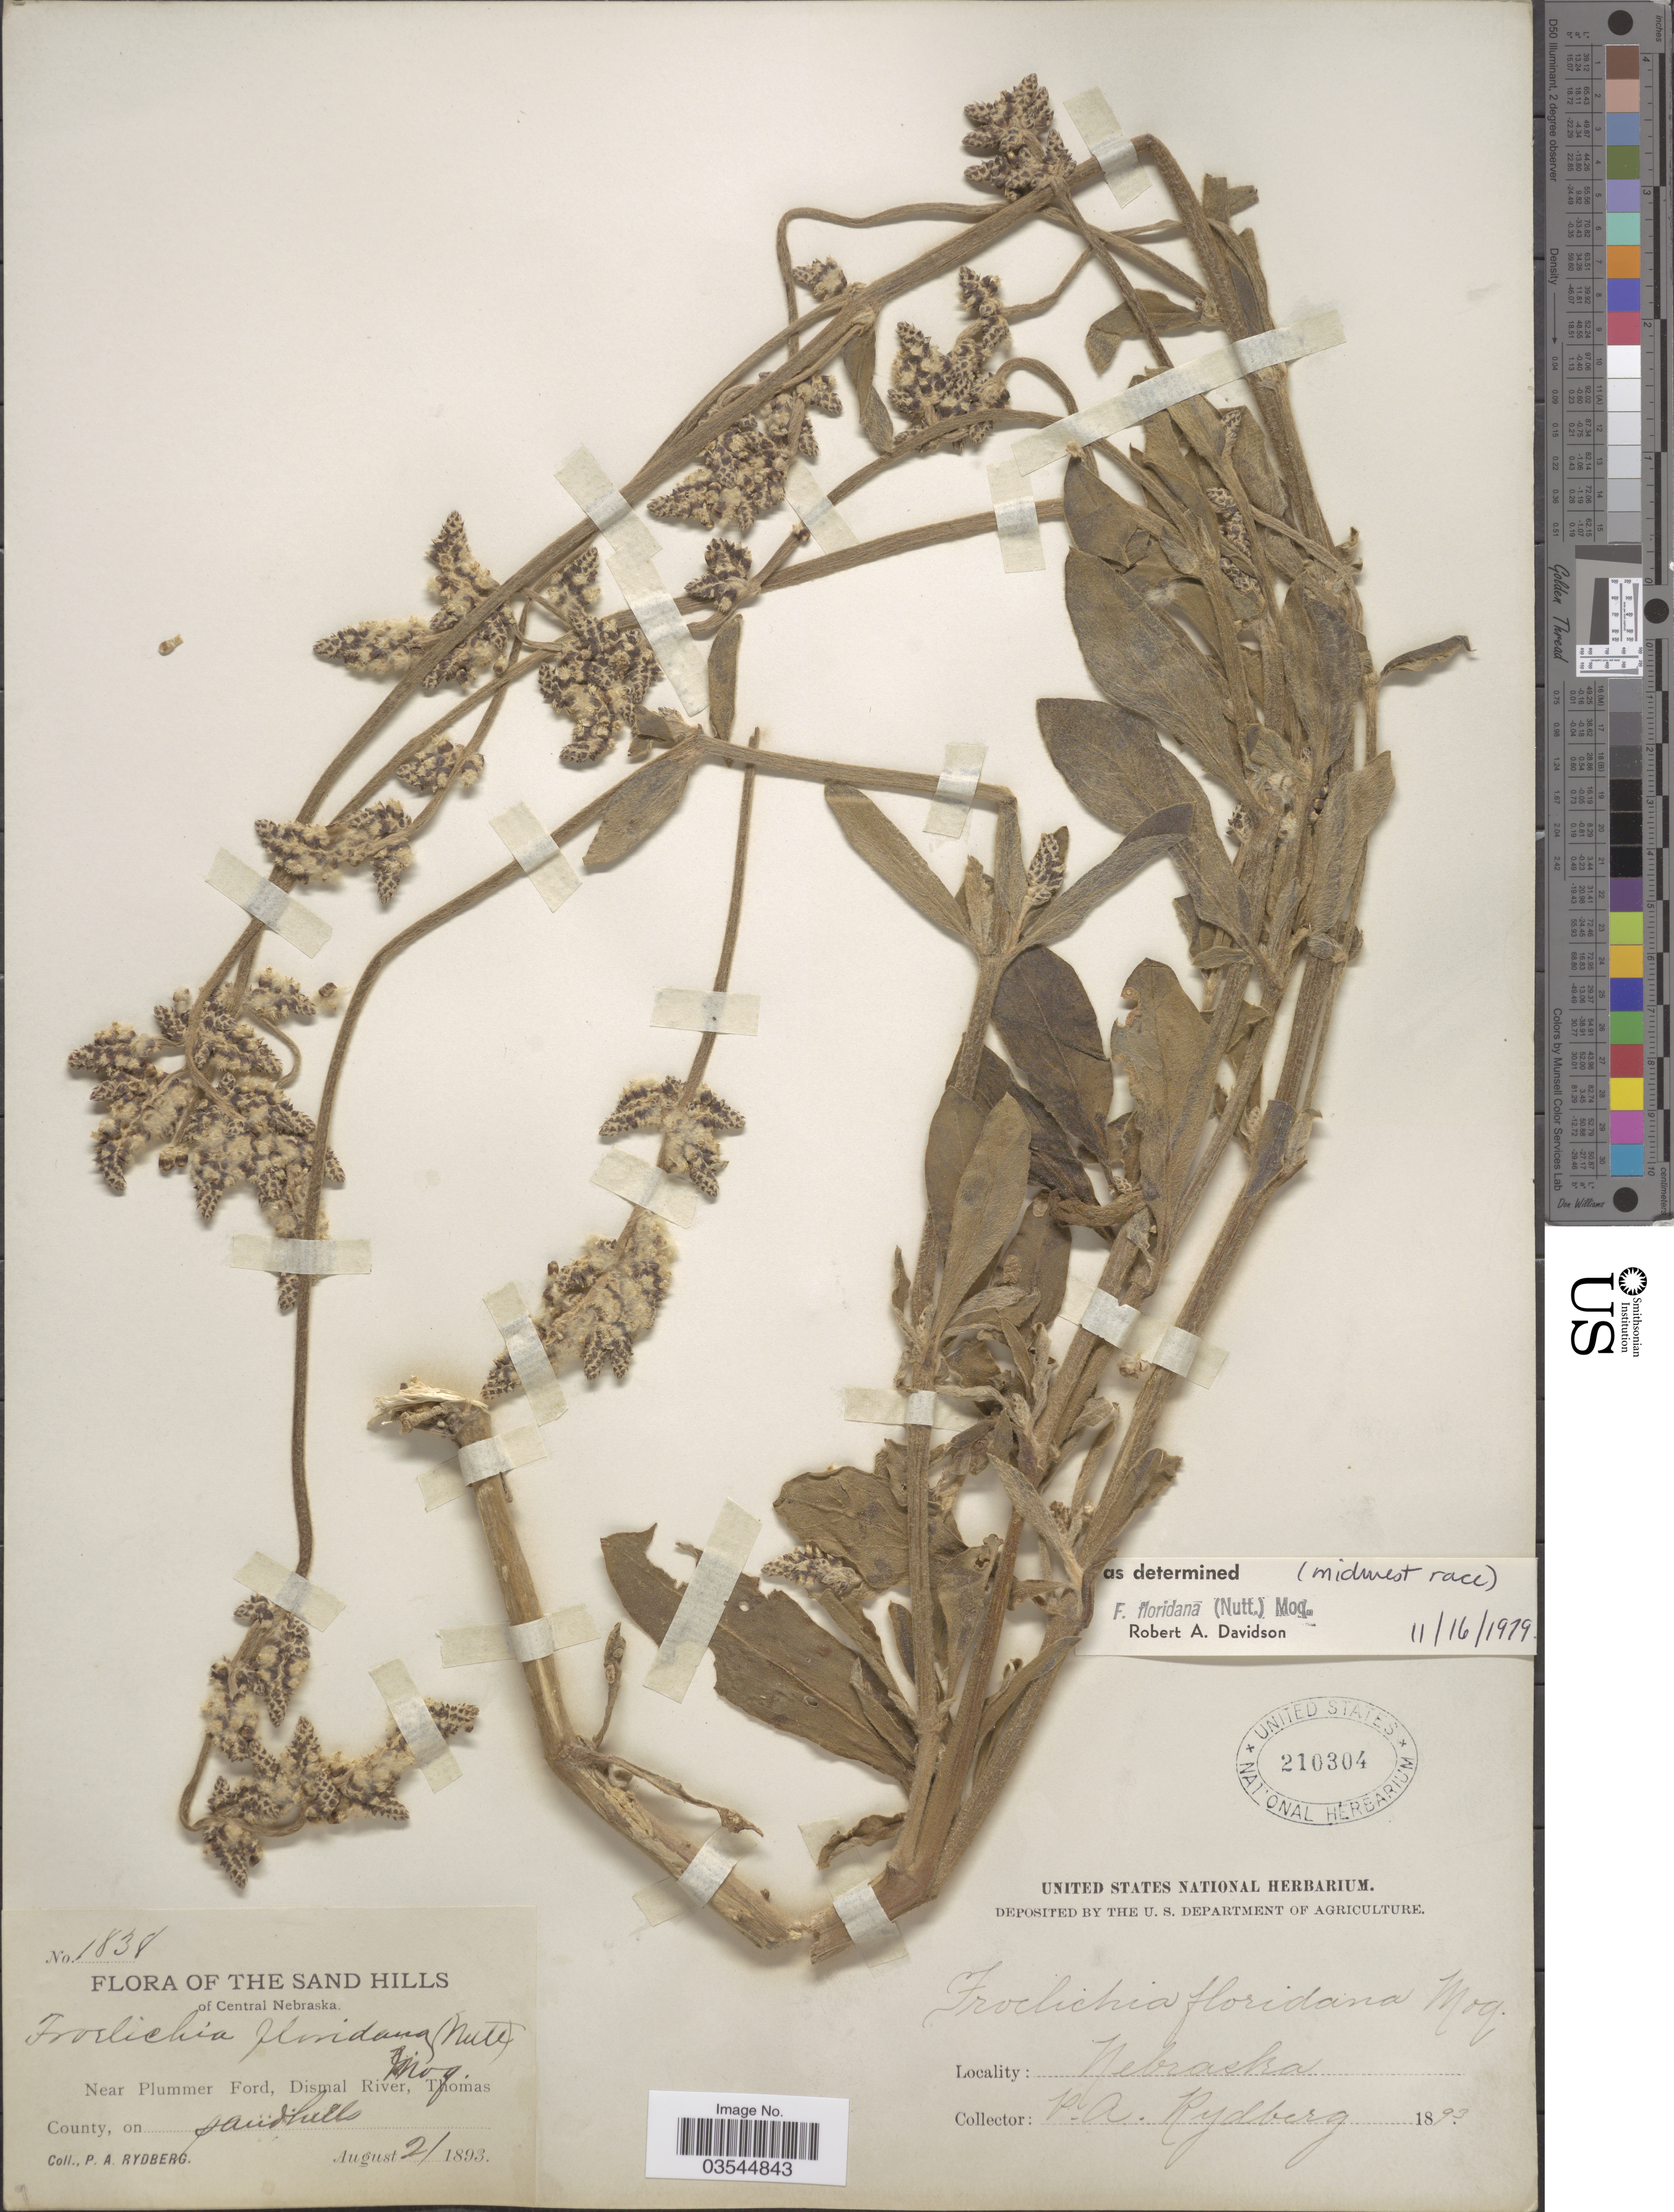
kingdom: Plantae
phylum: Tracheophyta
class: Magnoliopsida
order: Caryophyllales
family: Amaranthaceae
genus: Froelichia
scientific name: Froelichia floridana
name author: (Nutt.) Moq.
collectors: P. A. Rydberg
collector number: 1838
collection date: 1893-08-21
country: United States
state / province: Nebraska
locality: Sand Hills of Central Nebraska. Near Plummer Ford, Dismal River, Thomas County.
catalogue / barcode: US 210304